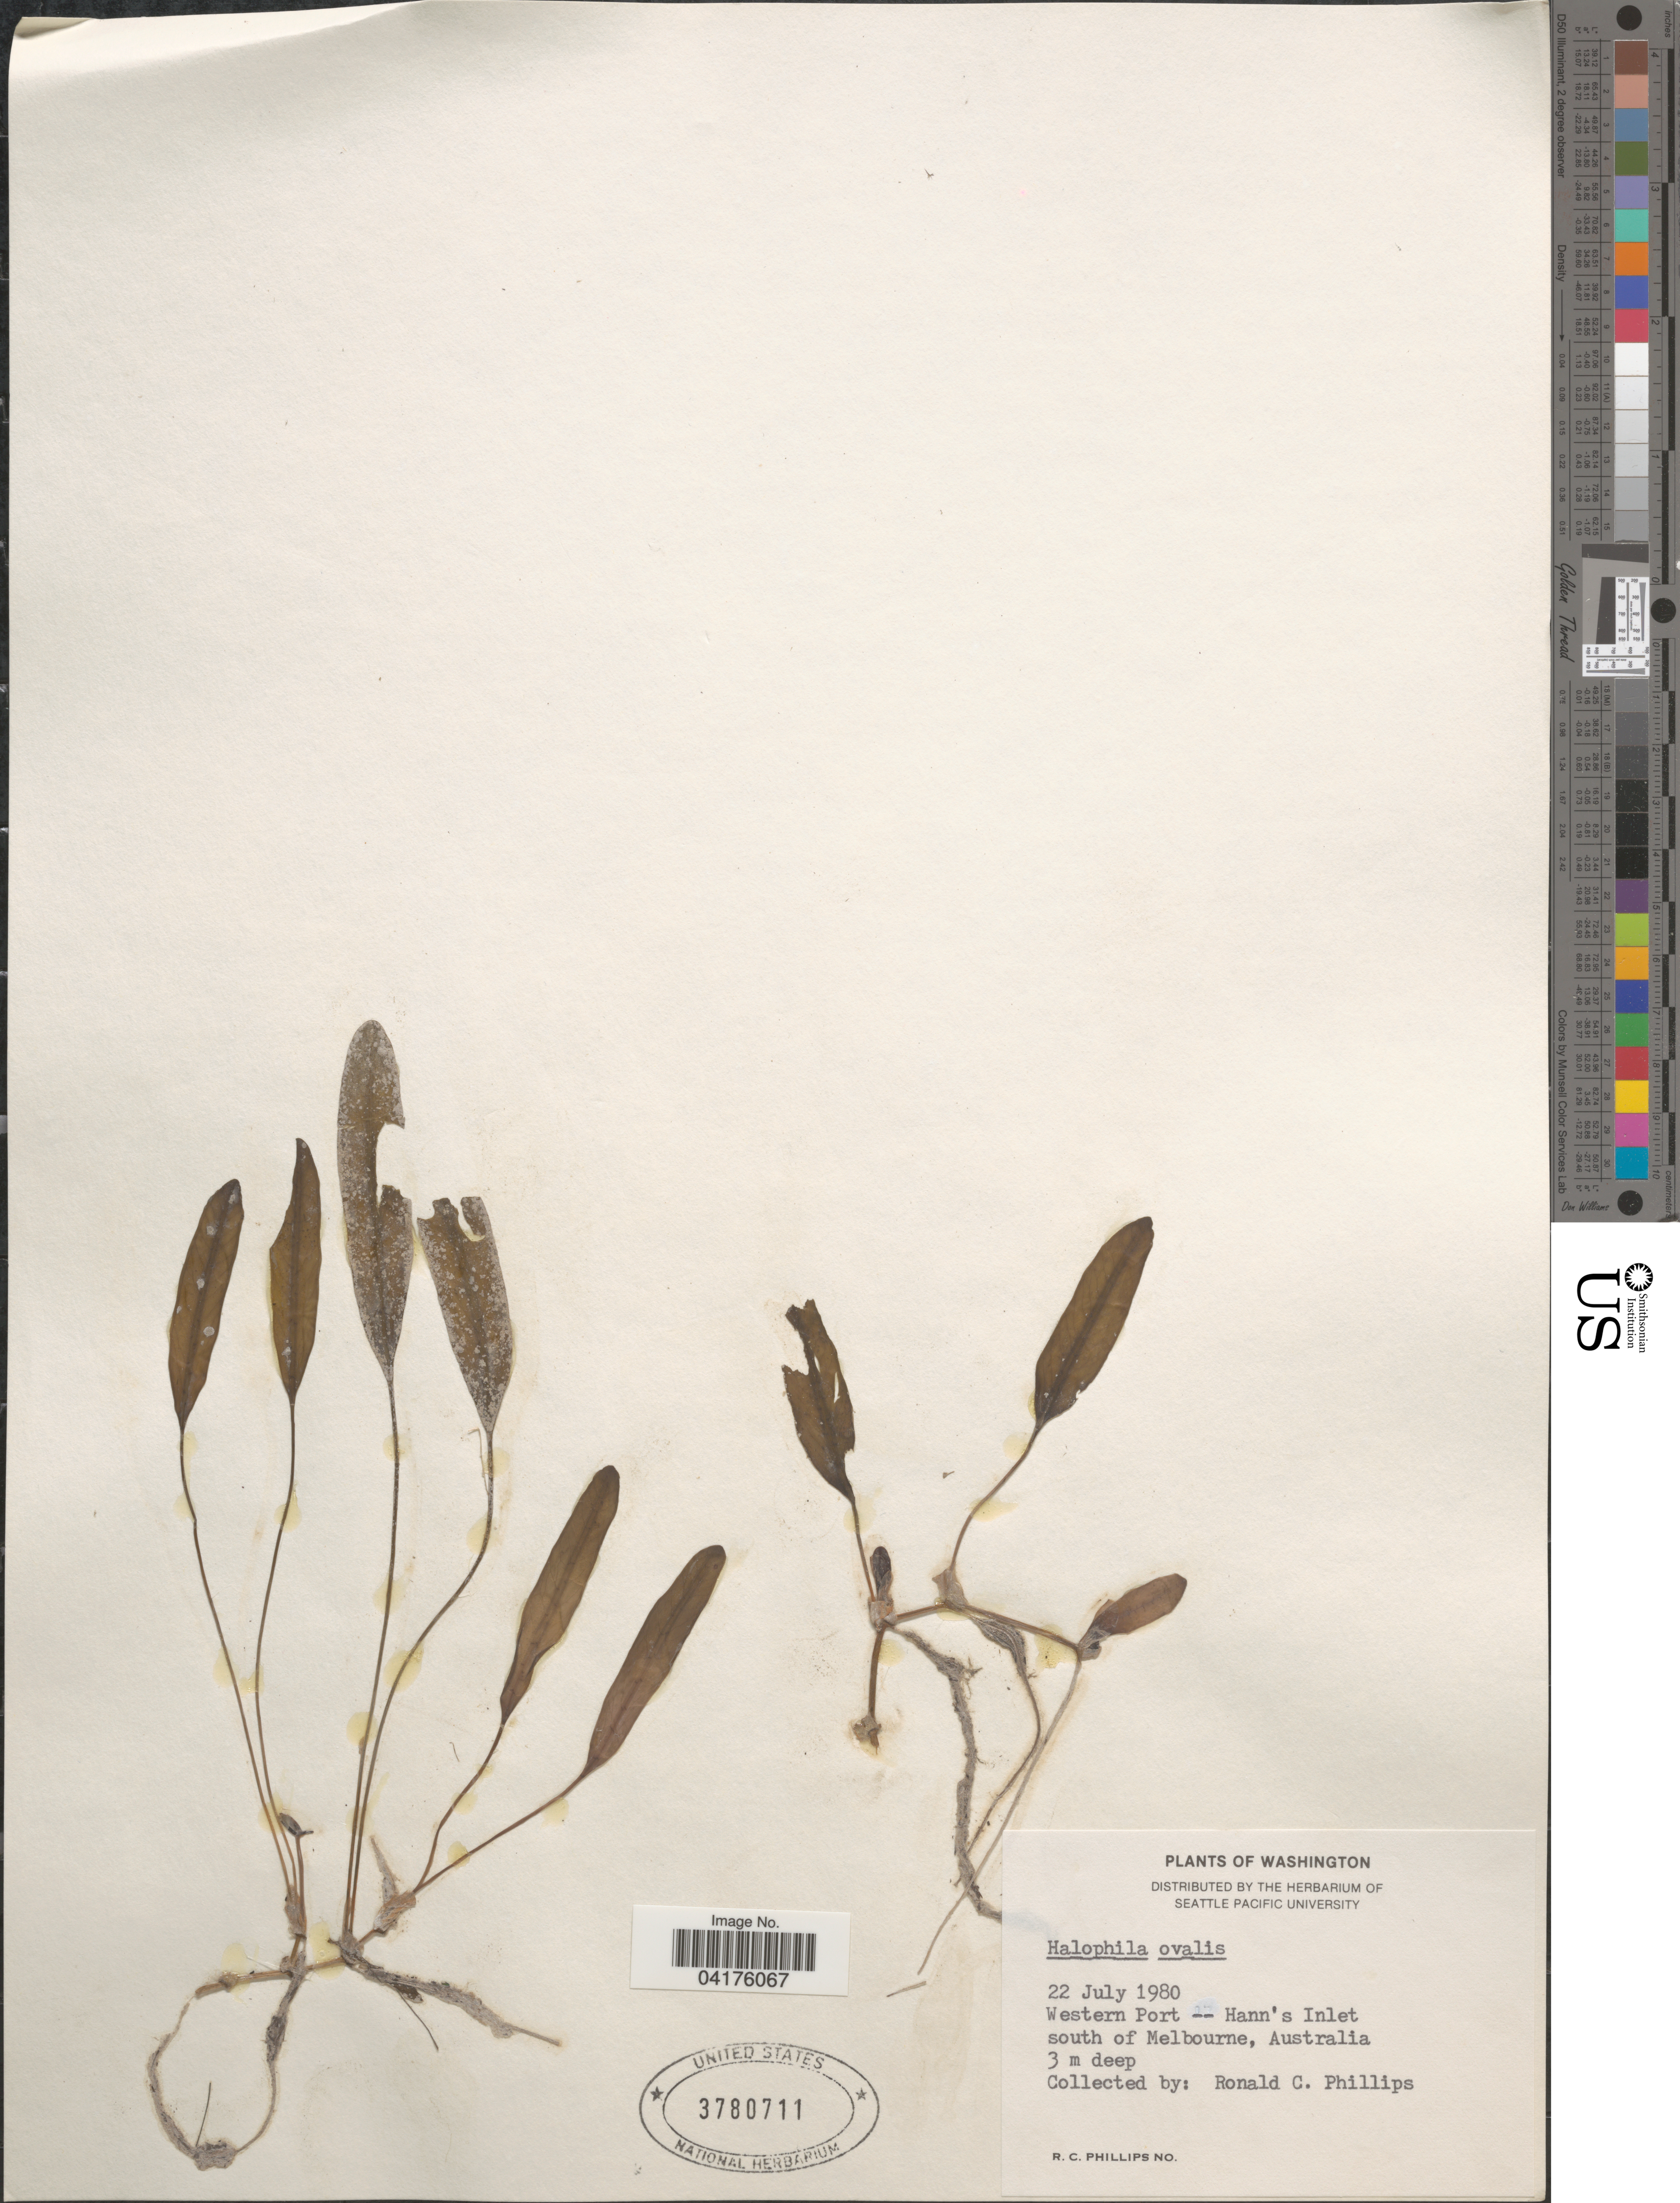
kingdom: Plantae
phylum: Tracheophyta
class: Liliopsida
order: Alismatales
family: Hydrocharitaceae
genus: Halophila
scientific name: Halophila ovalis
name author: (R. Br.) Hook. f.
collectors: R. C. Phillips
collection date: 1980-07-22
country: Australia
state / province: Victoria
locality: Western Port -- Hann's Inlet south of Melbourne.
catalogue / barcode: US 3780711